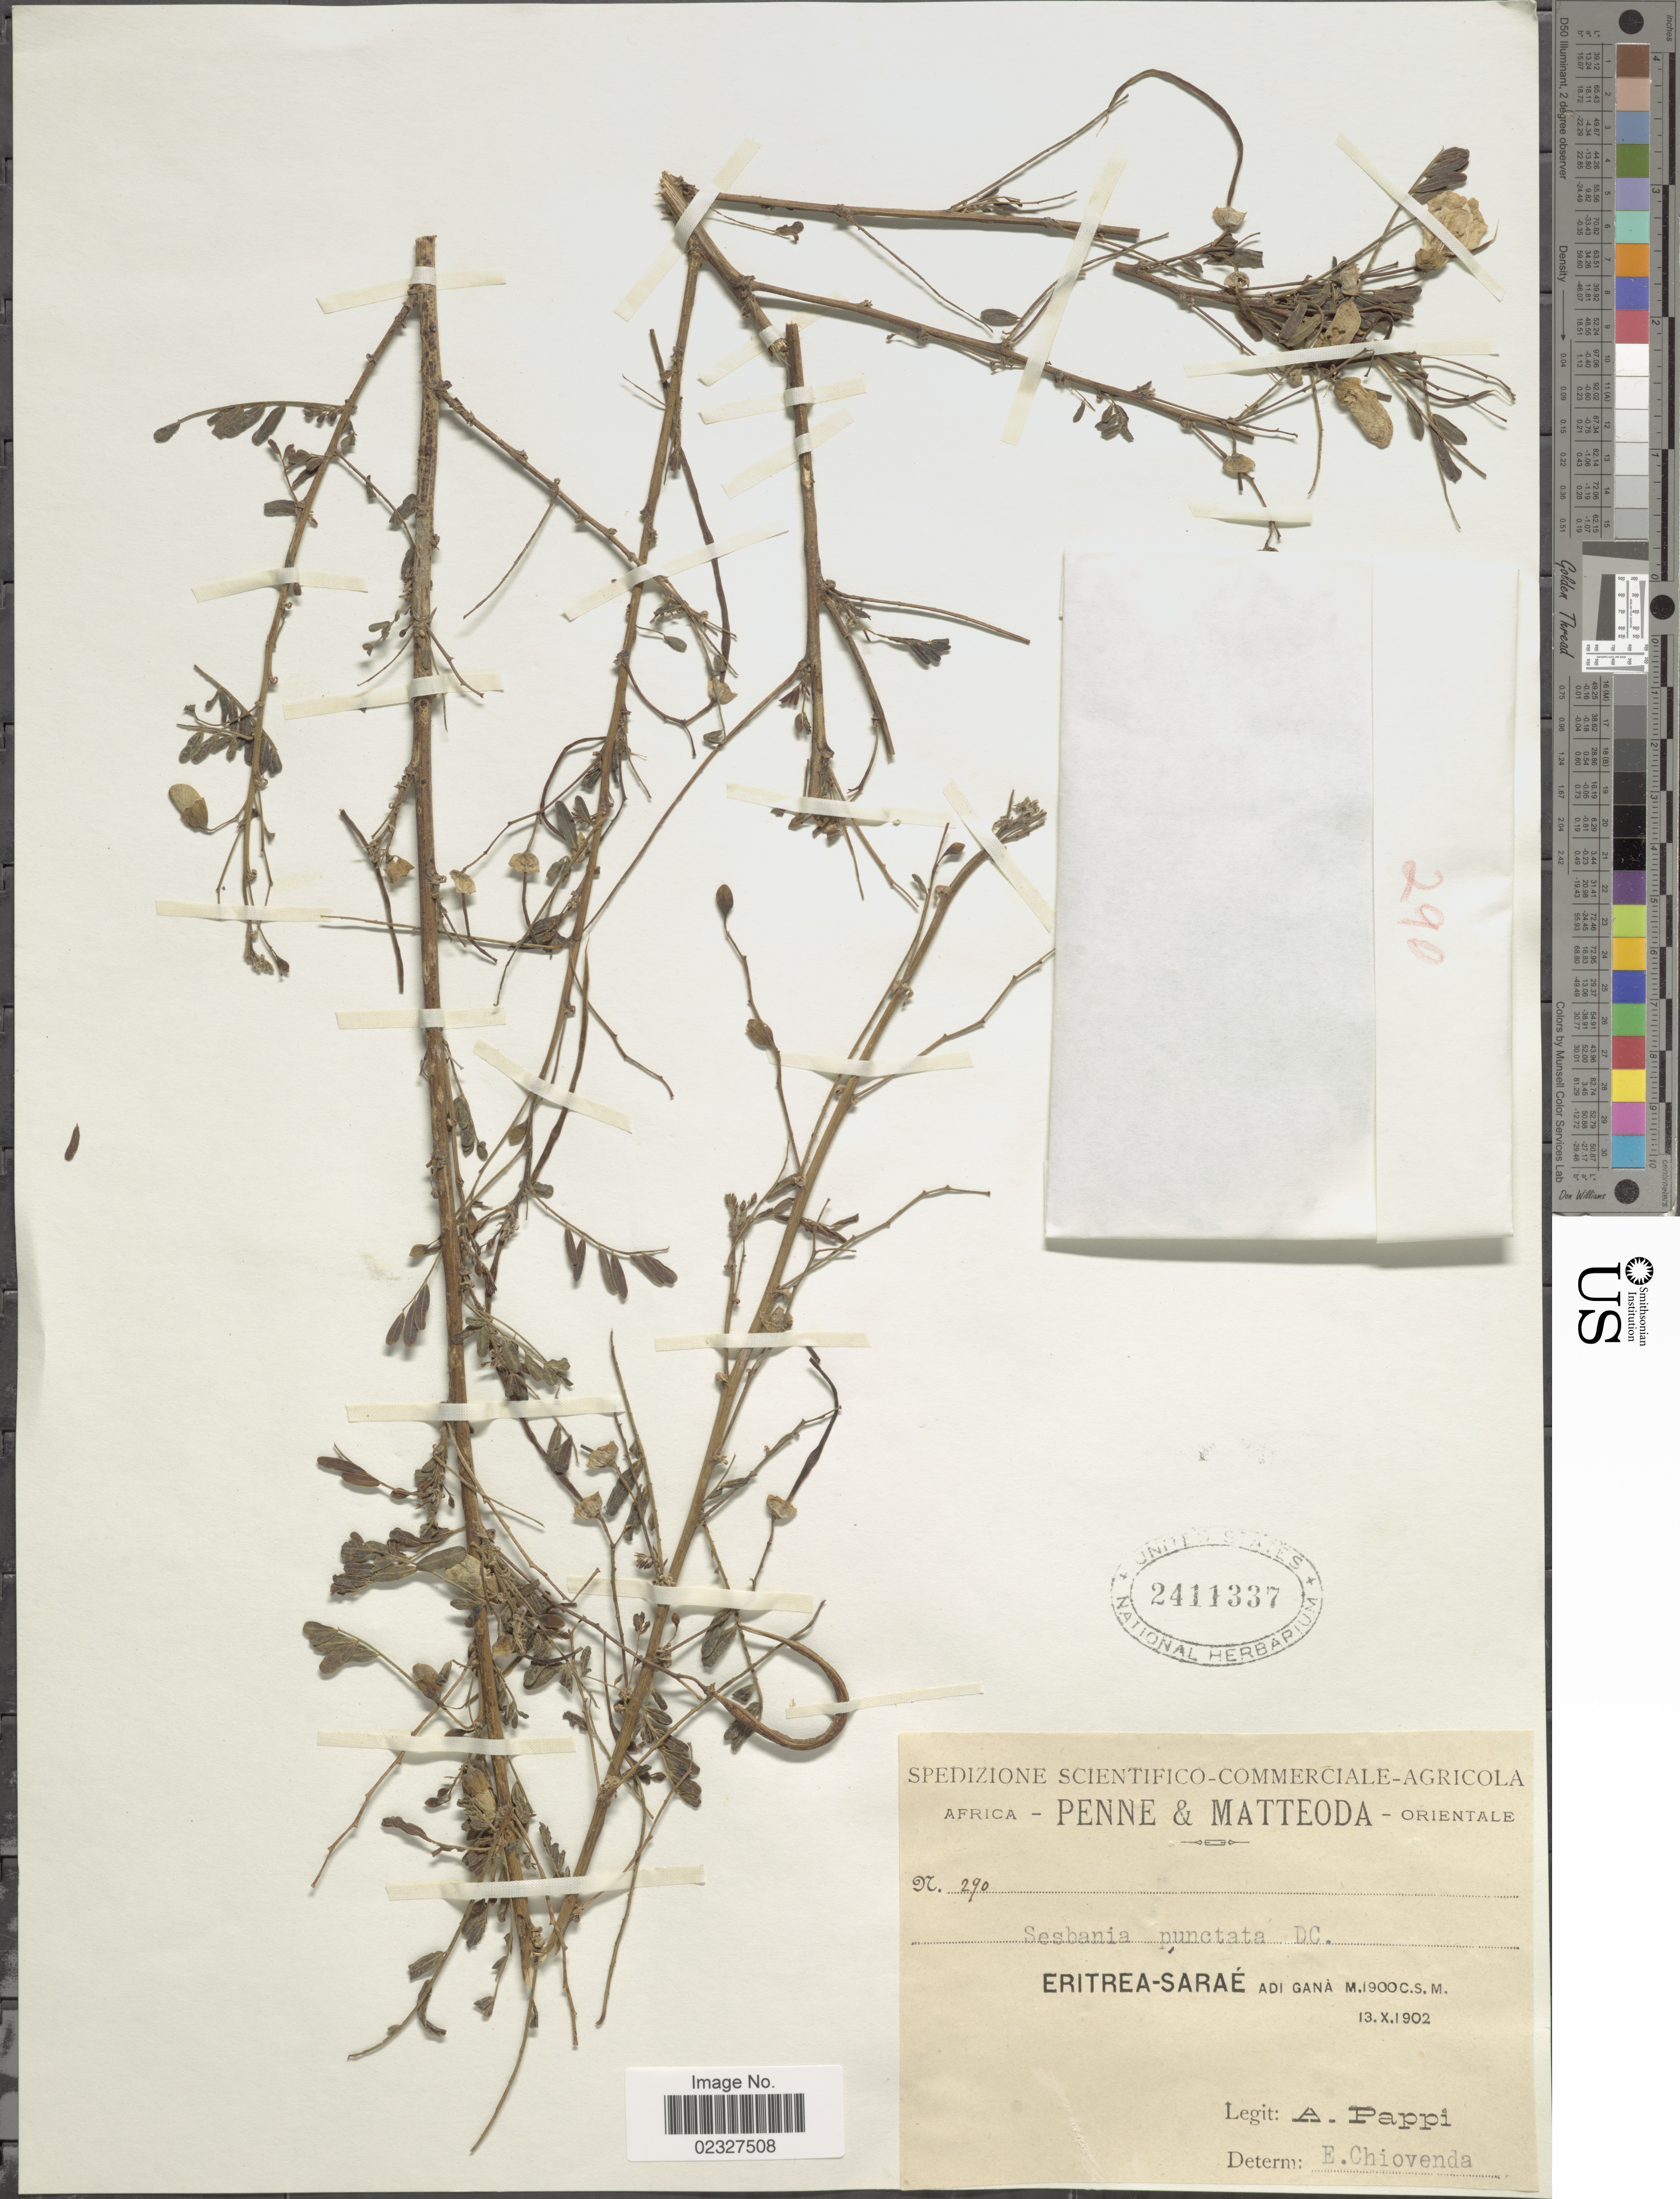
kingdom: Plantae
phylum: Tracheophyta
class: Magnoliopsida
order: Fabales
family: Fabaceae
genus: Sesbania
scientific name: Sesbania punctata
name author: DC.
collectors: A. Pappi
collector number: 290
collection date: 1902-10-13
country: Eritrea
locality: Penne & Matteoda Orientale, Eritrea-Sarae adi Gana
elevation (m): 1900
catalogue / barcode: US 2411337